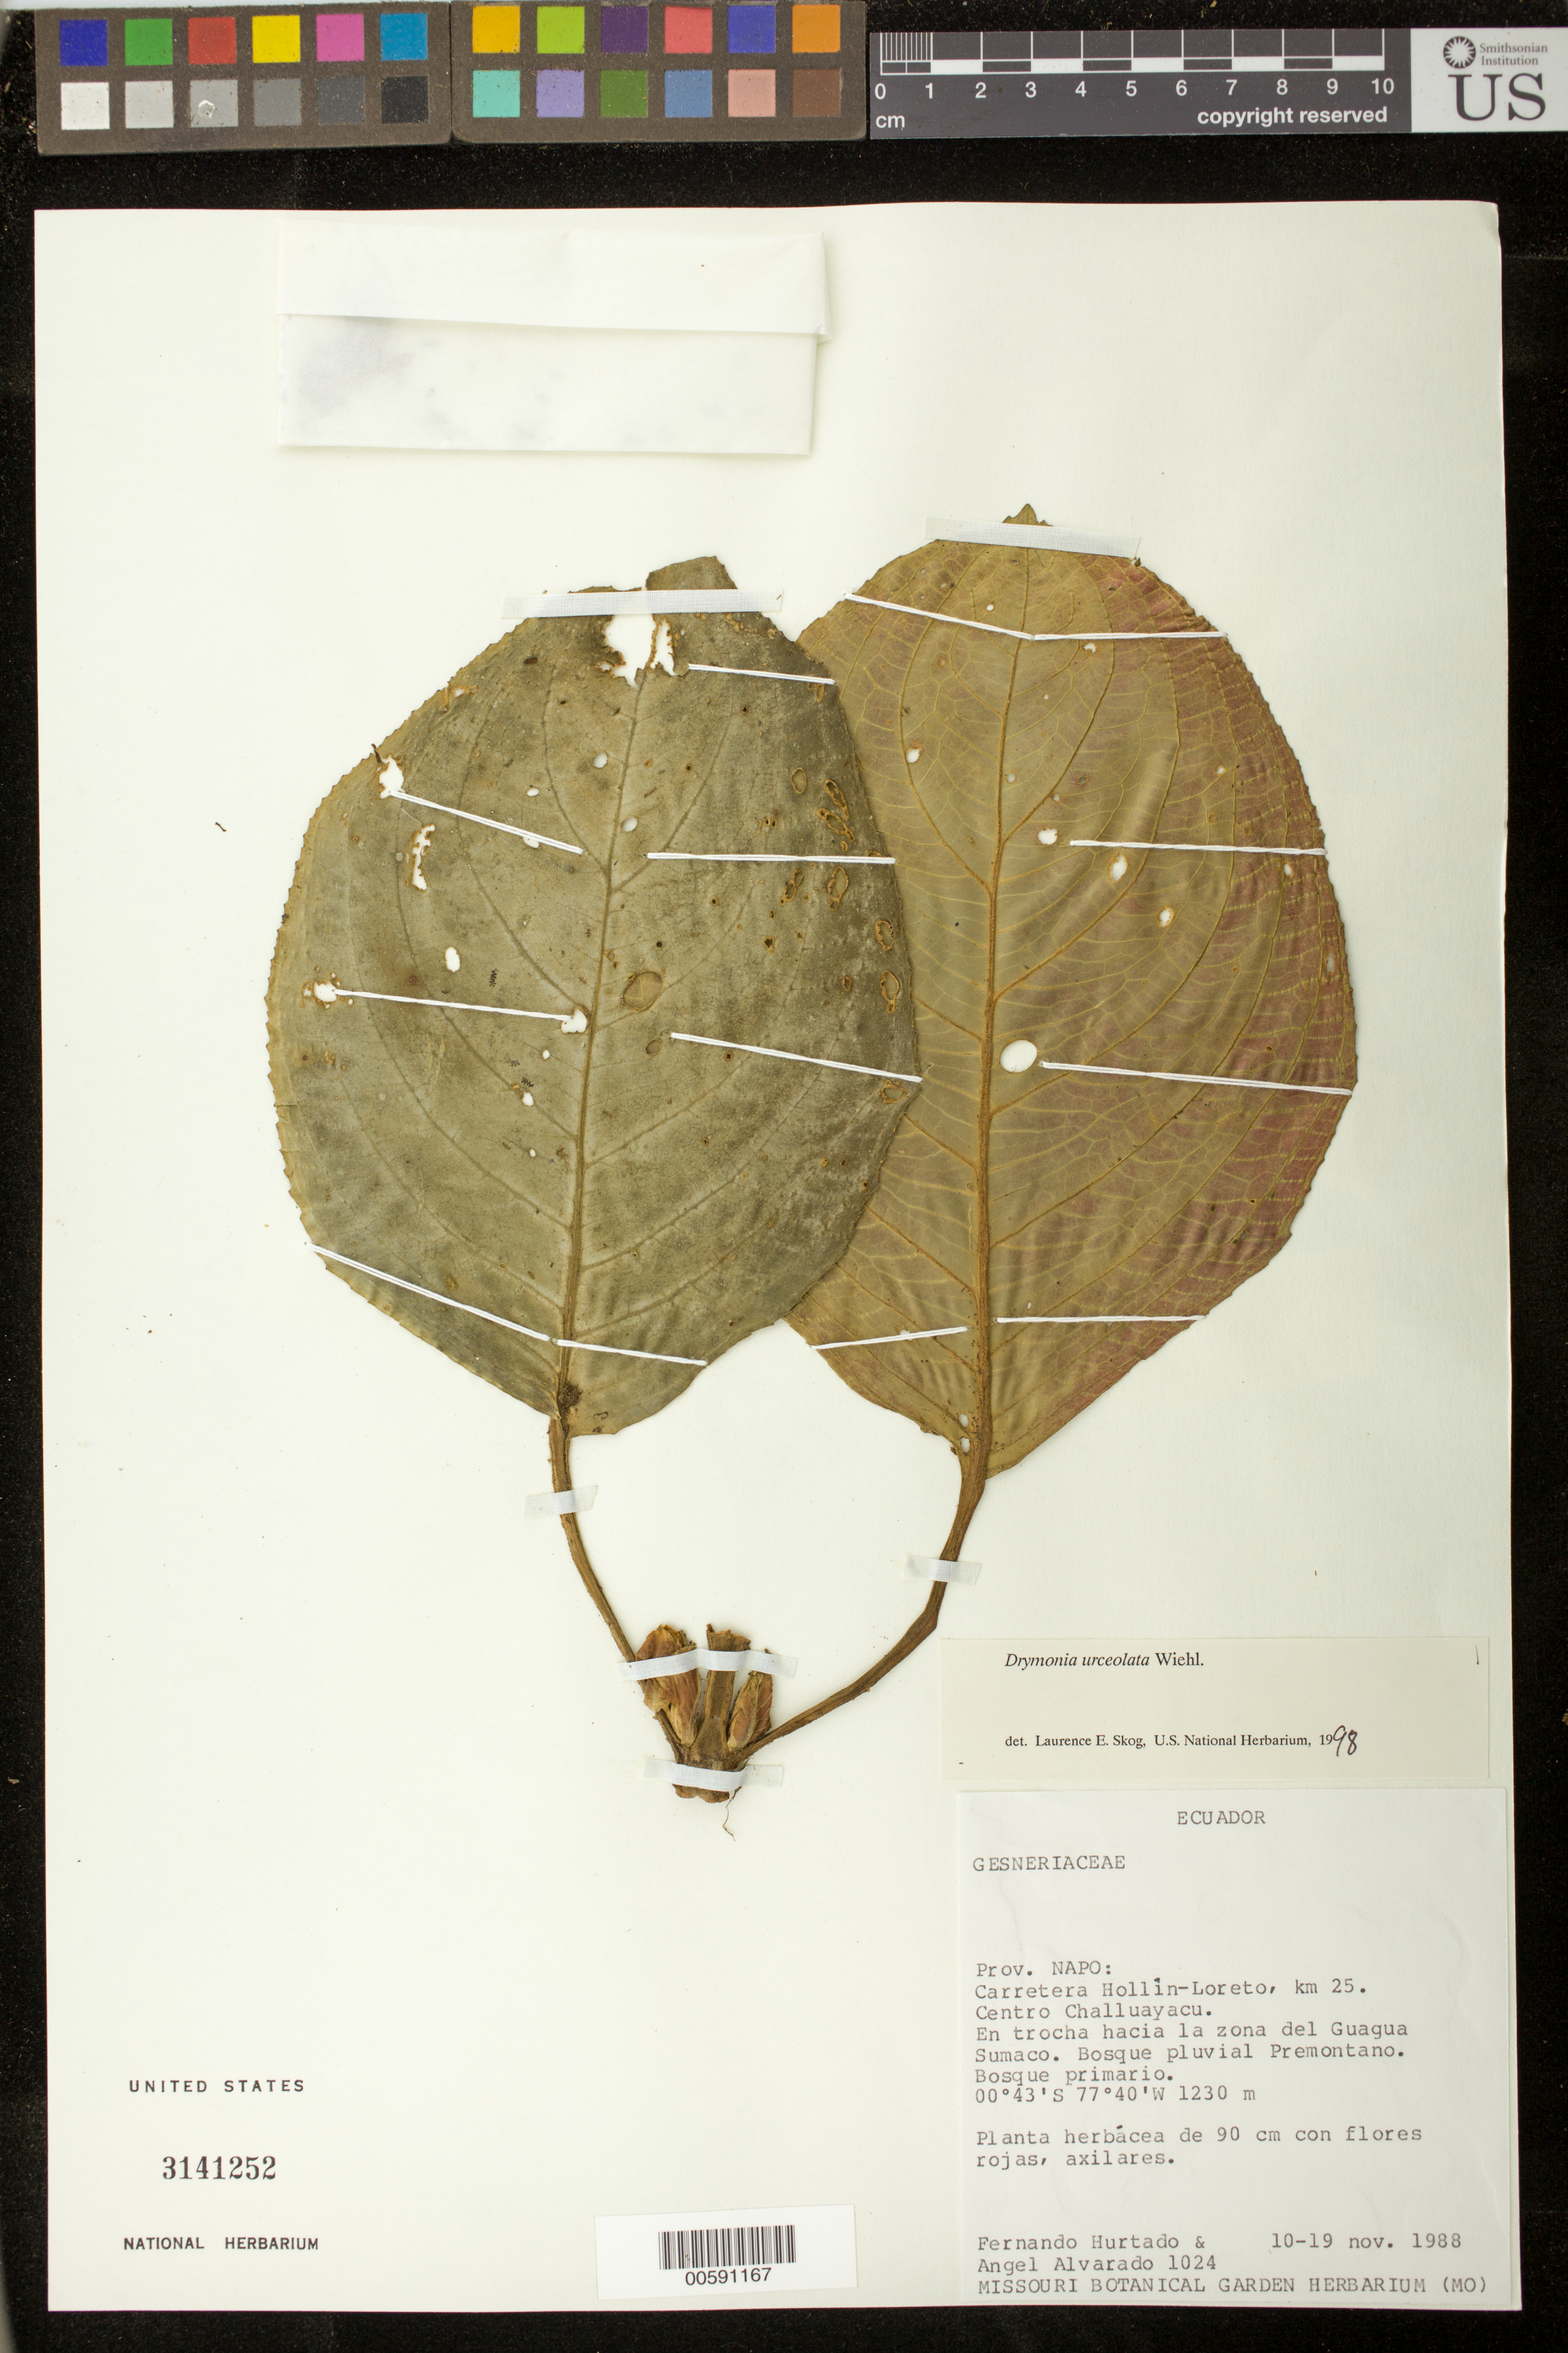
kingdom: Plantae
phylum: Tracheophyta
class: Magnoliopsida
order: Lamiales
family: Gesneriaceae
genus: Drymonia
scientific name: Drymonia urceolata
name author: Wiehler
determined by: Skog, Laurence E.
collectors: F. Hurtado & A. Alvarado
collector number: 1024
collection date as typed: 10-19 Nov 1988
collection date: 1988-11-10/1988-11-19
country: Ecuador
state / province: Napo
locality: Carretera Hollín - Loreto, km 25; Centro Challuayacu, en trocha hacia la zona del Guagua Sumaco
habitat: Bosque pluvial premontano; bosque primario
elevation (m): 1230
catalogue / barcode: US 3141252